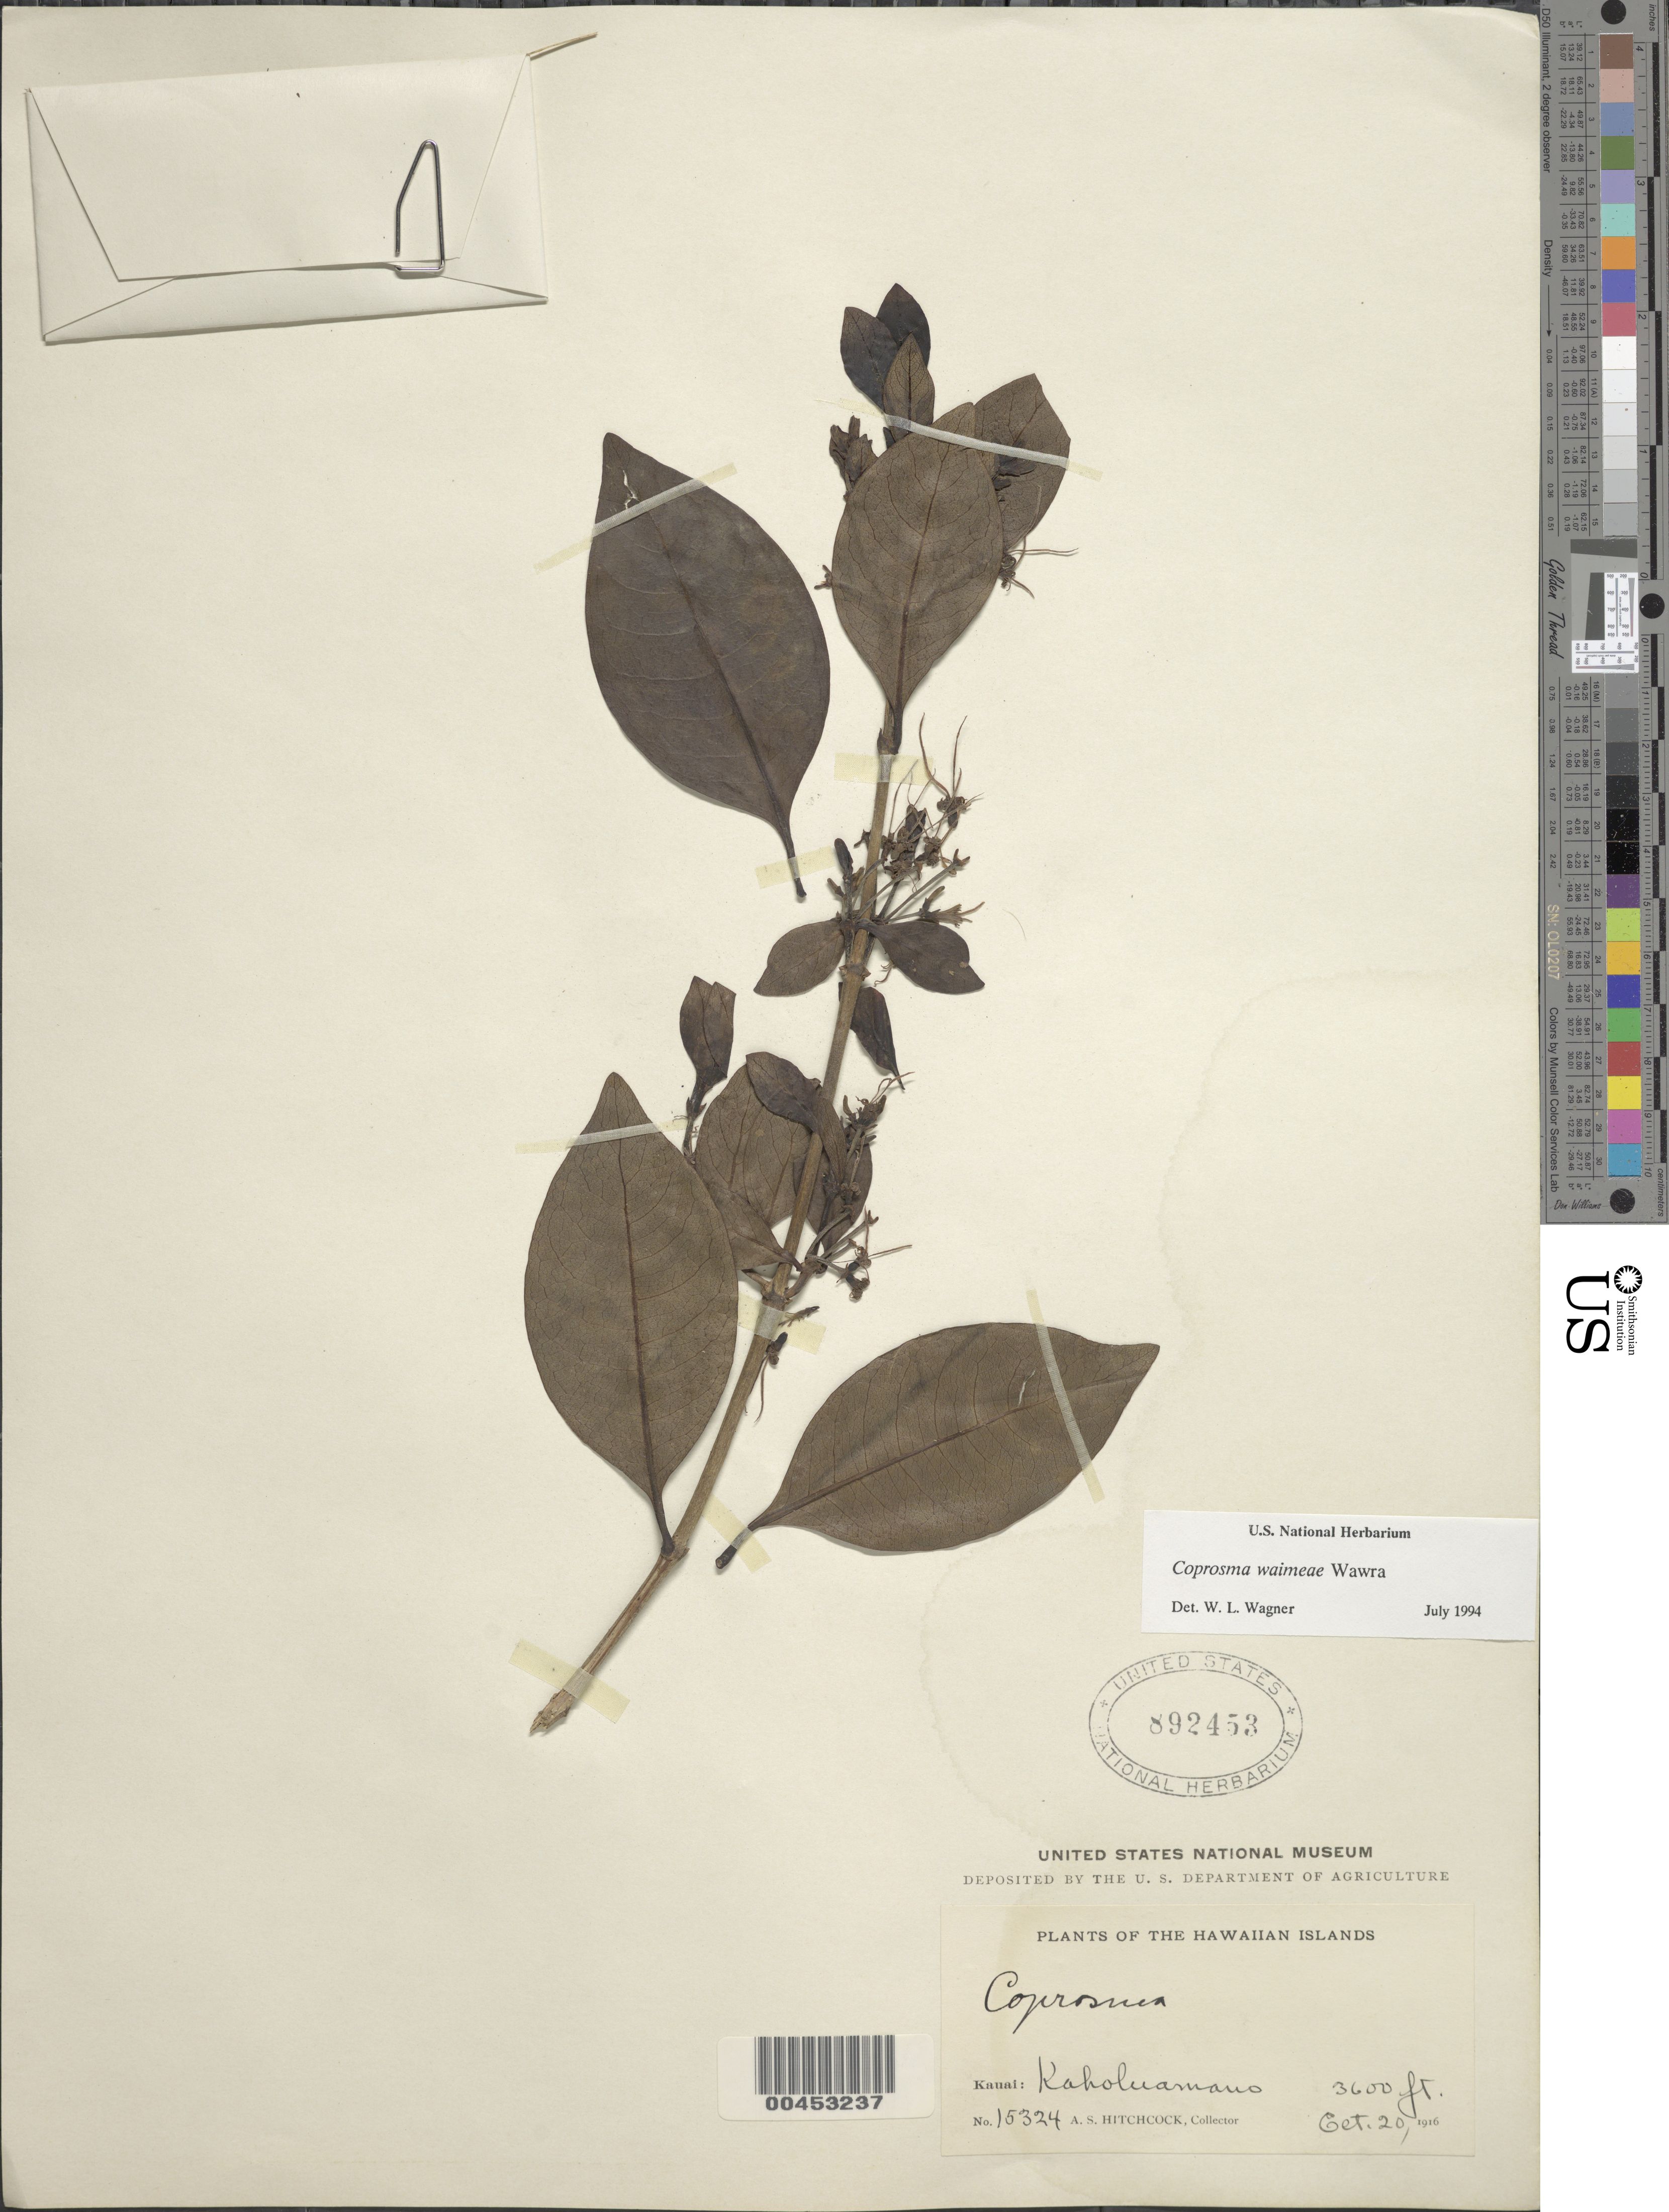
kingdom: Plantae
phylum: Tracheophyta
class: Magnoliopsida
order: Gentianales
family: Rubiaceae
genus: Coprosma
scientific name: Coprosma waimeae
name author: Wawra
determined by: Wagner, W. L., (BOT), Smithsonian Institution - National Museum of Natural History (UNITED STATES)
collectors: A. S. Hitchcock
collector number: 15324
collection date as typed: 20 Oct 1916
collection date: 1916-10-20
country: United States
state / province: Hawaii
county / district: Kauai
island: Kaua'i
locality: Kaholuamano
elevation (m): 1097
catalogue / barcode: US 892453